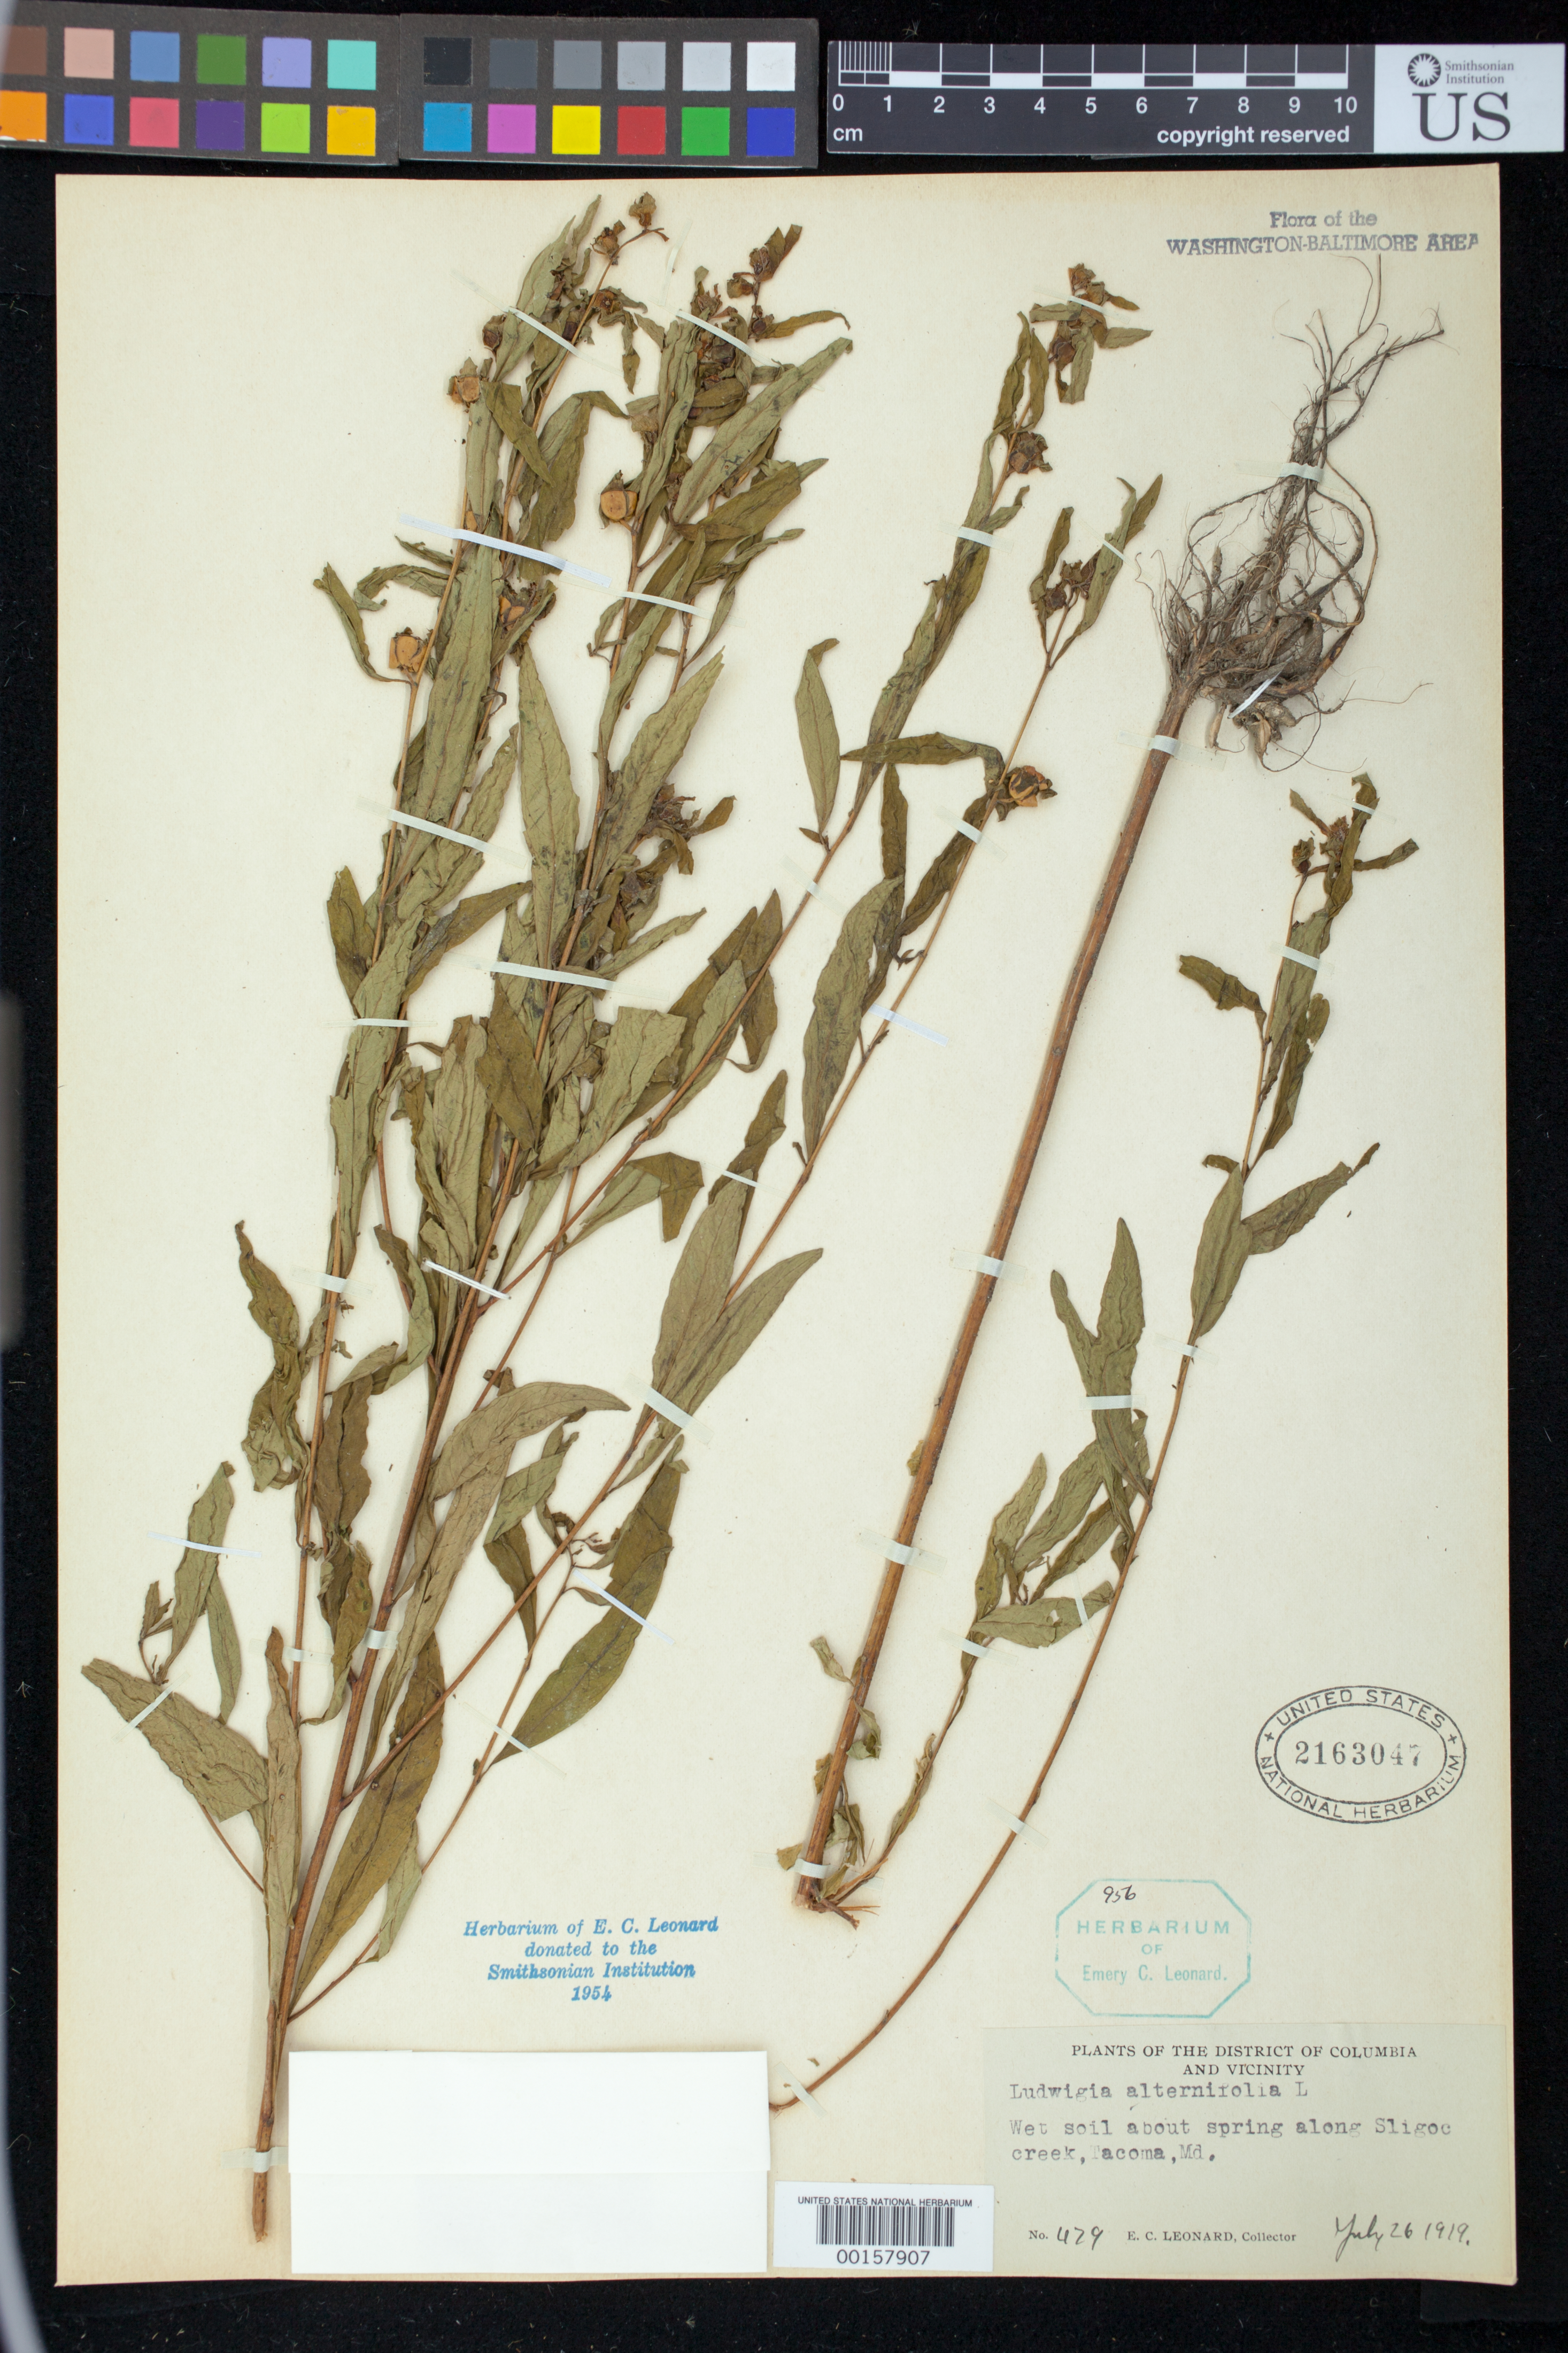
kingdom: Plantae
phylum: Tracheophyta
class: Magnoliopsida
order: Myrtales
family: Onagraceae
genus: Ludwigia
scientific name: Ludwigia alternifolia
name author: L.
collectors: E. C. Leonard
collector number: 429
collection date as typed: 26 Jul 1919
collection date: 1919-07-26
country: United States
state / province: Maryland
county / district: Montgomery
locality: Sligo Creek, Tacoma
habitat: Wet soil about spring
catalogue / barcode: US 2163047